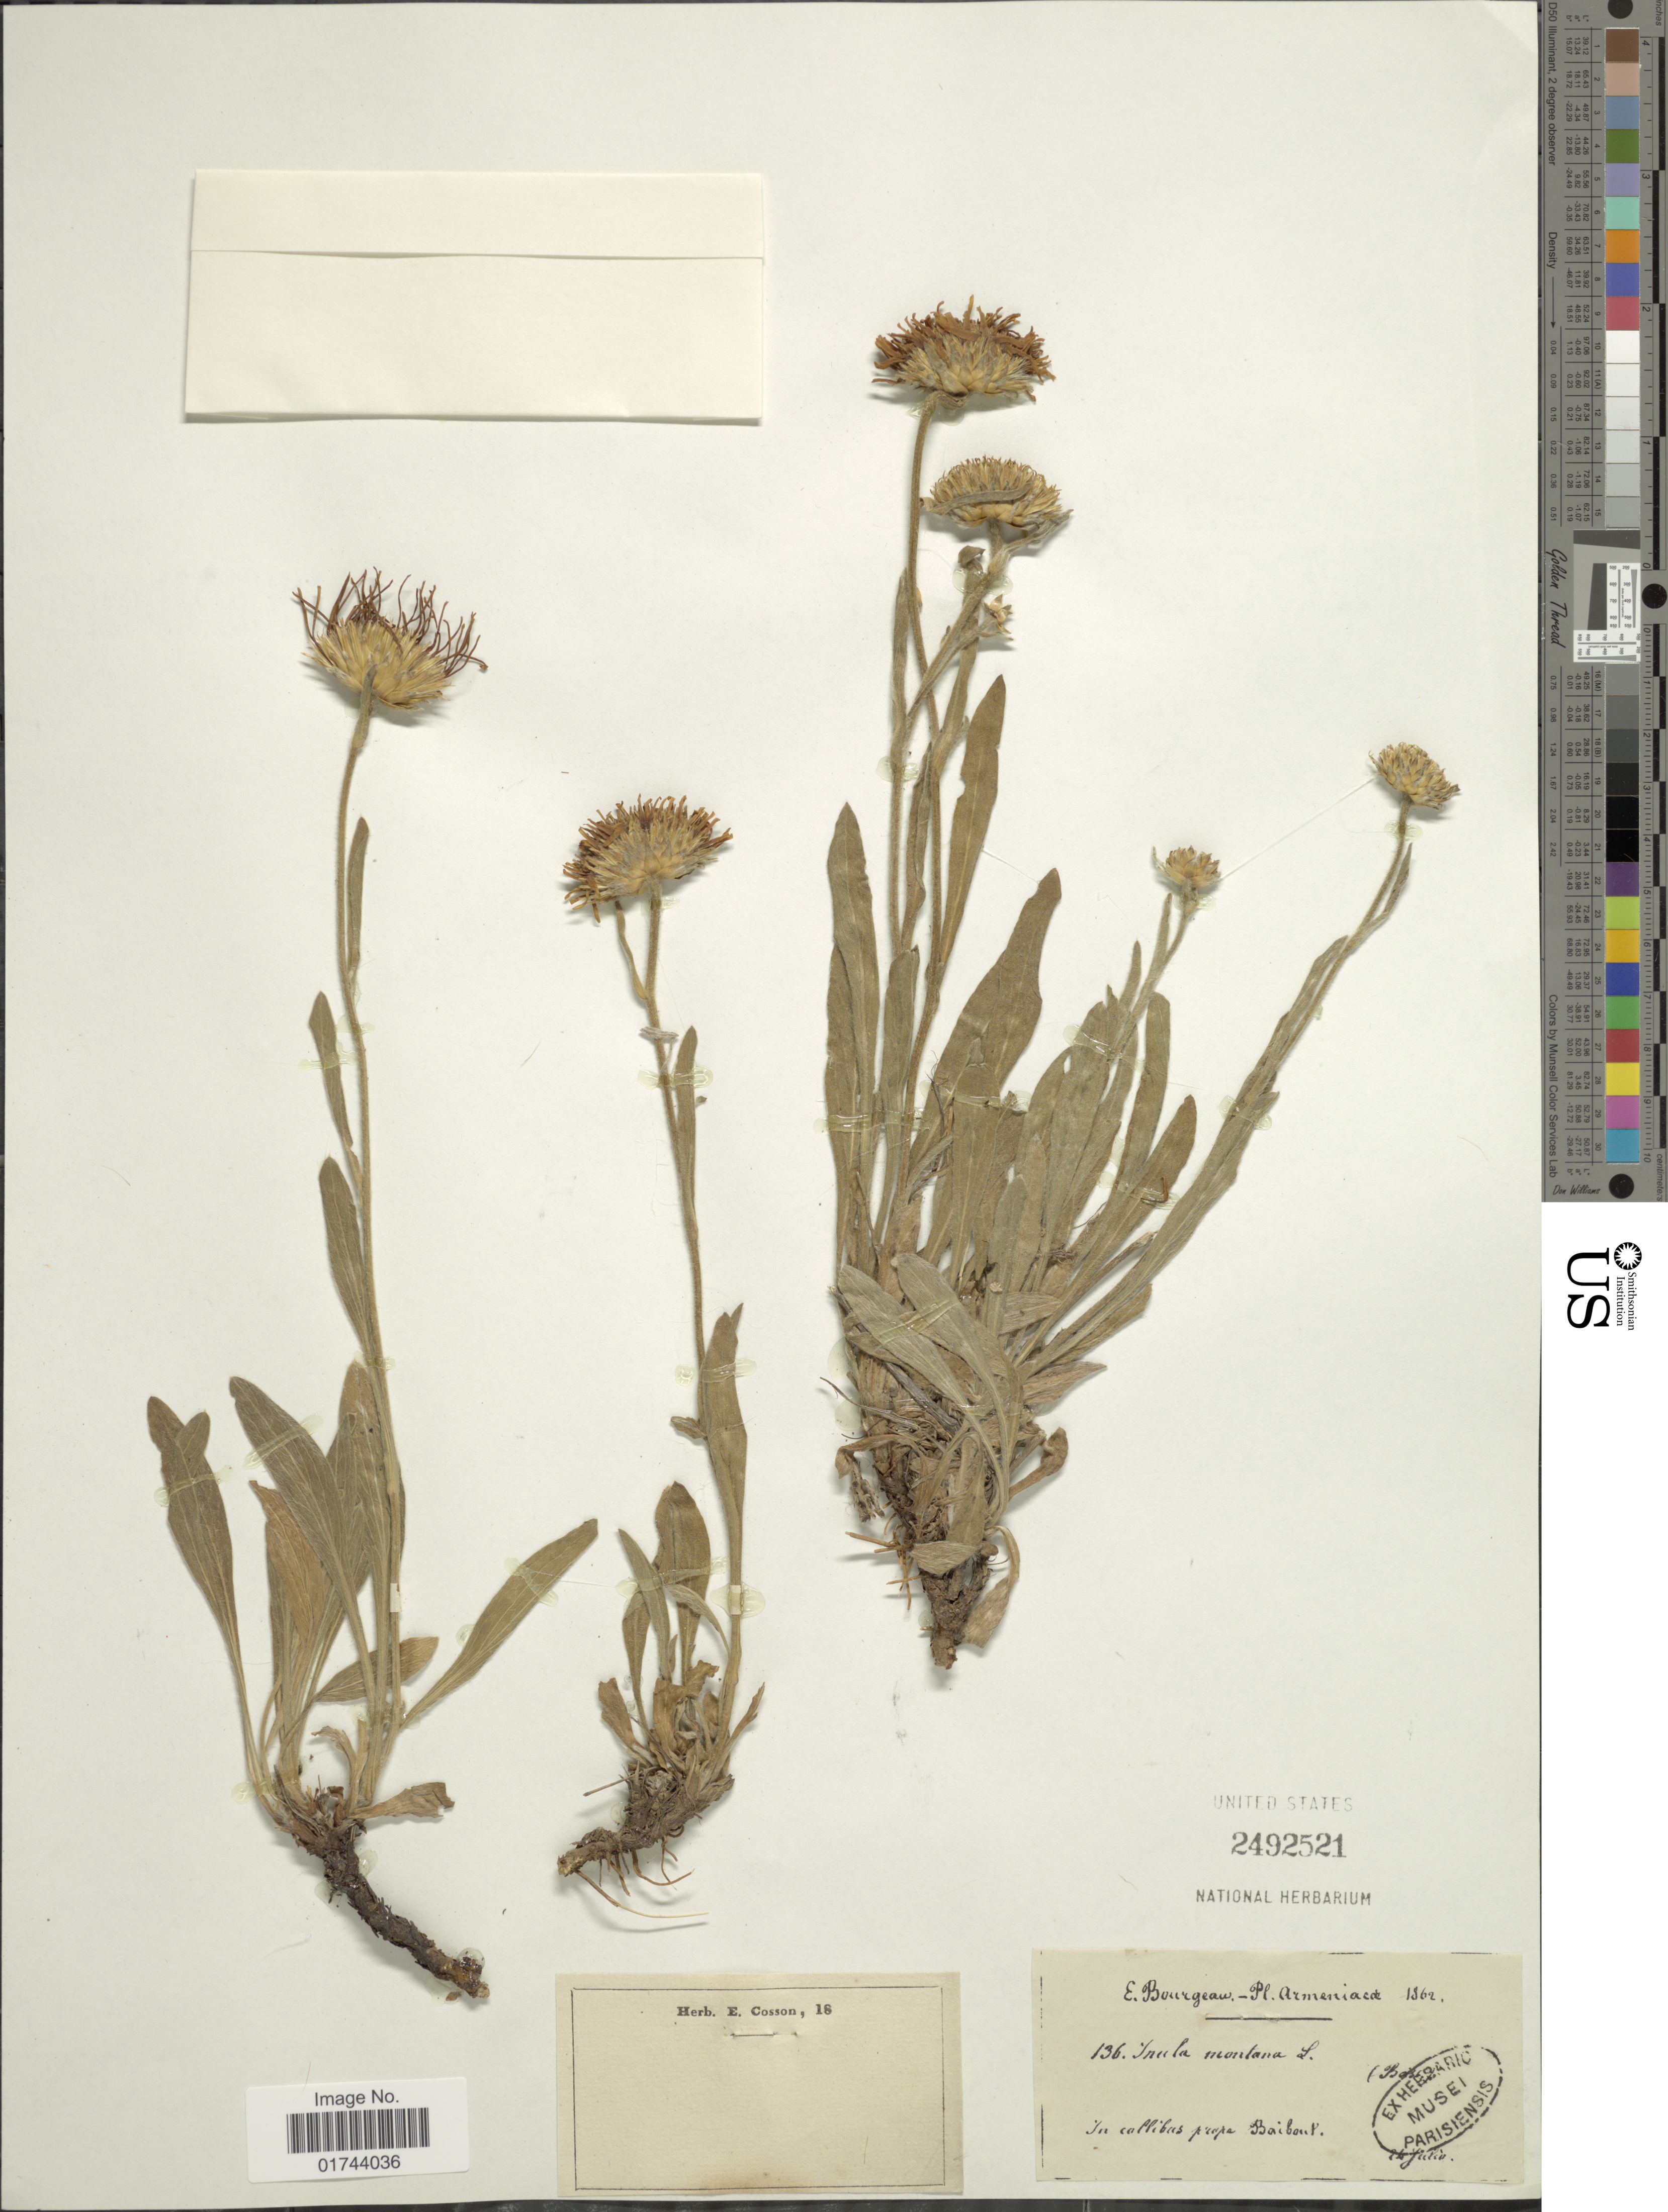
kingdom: Plantae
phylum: Tracheophyta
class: Magnoliopsida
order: Asterales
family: Asteraceae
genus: Inula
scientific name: Inula montana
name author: L.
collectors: E. Bourgeau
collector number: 136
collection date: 1862-07-24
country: Armenia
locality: Armeniacae, in collibus prope Baiboux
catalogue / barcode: US 2492521